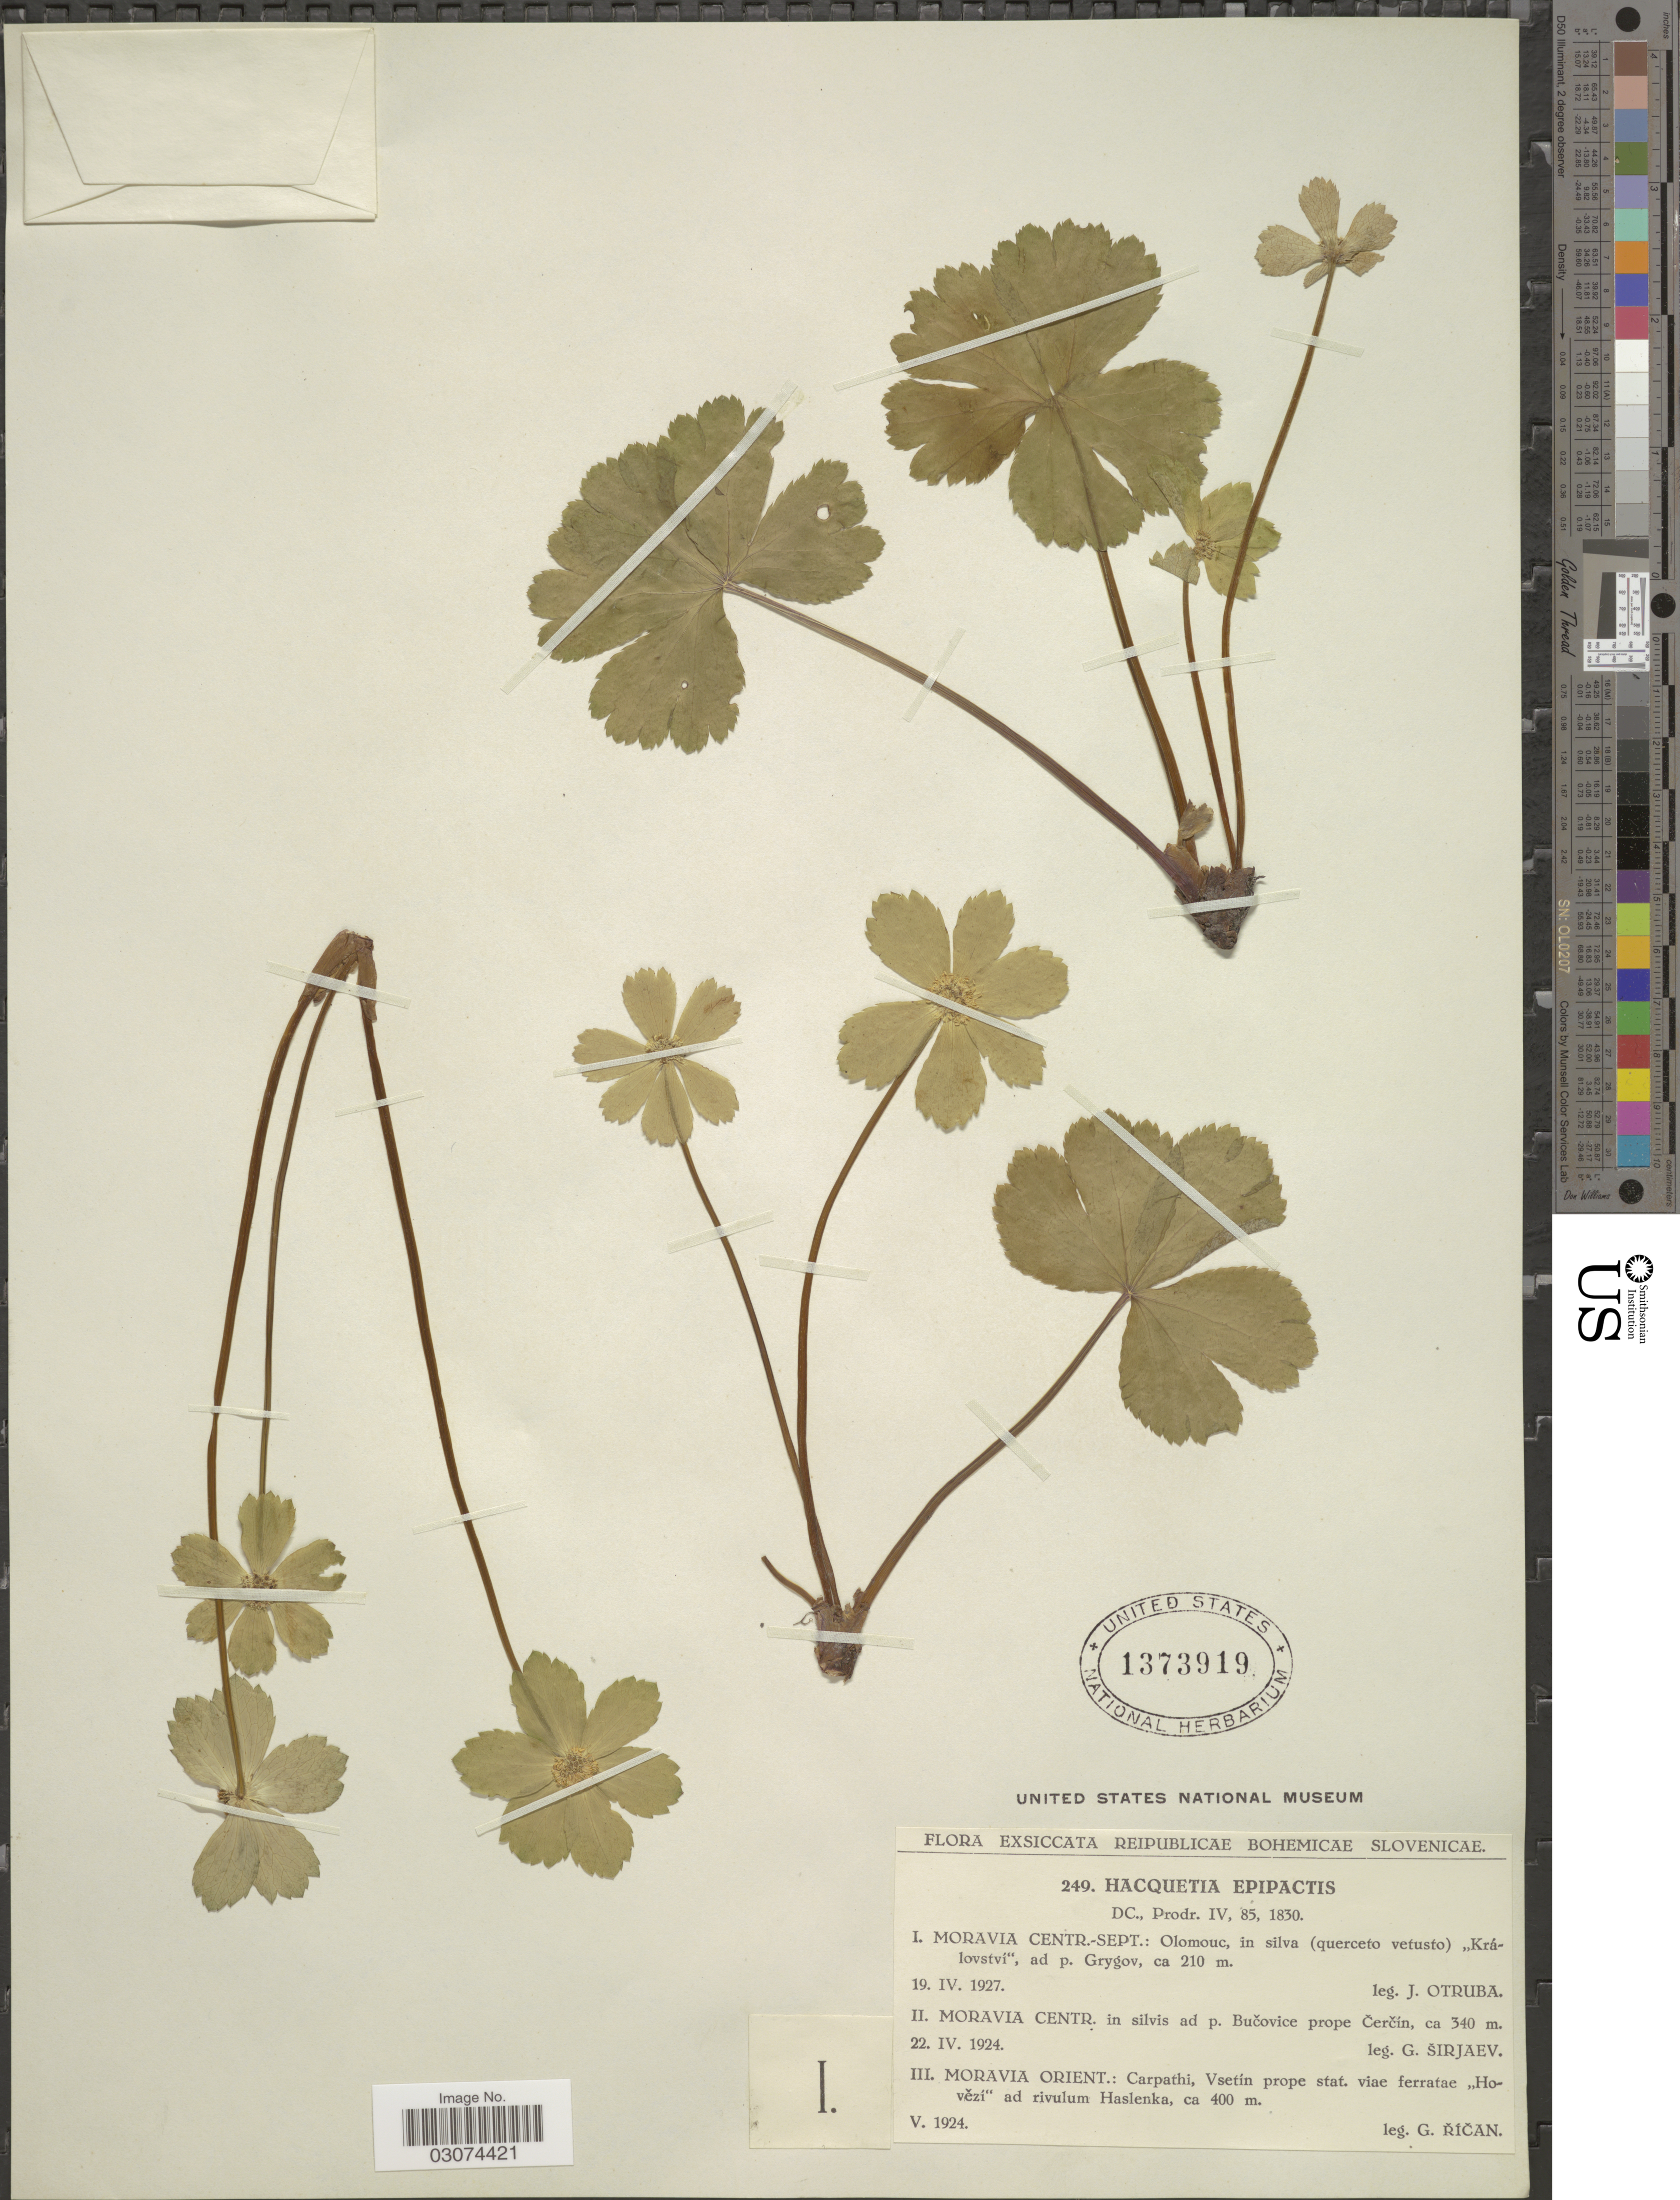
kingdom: Plantae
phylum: Tracheophyta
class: Magnoliopsida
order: Apiales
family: Apiaceae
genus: Hacquetia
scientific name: Hacquetia epipactis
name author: (Scop.) DC.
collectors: J. Otruba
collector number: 249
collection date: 1927-04-19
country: Czechia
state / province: Olomouc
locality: Reipublicae Bohemicae Slovenicae. Moravia Centr. -Sept.: Olomouc, in silva (querceto vetusto) "Království", ad p. Grygov.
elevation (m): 210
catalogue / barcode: US 1373919